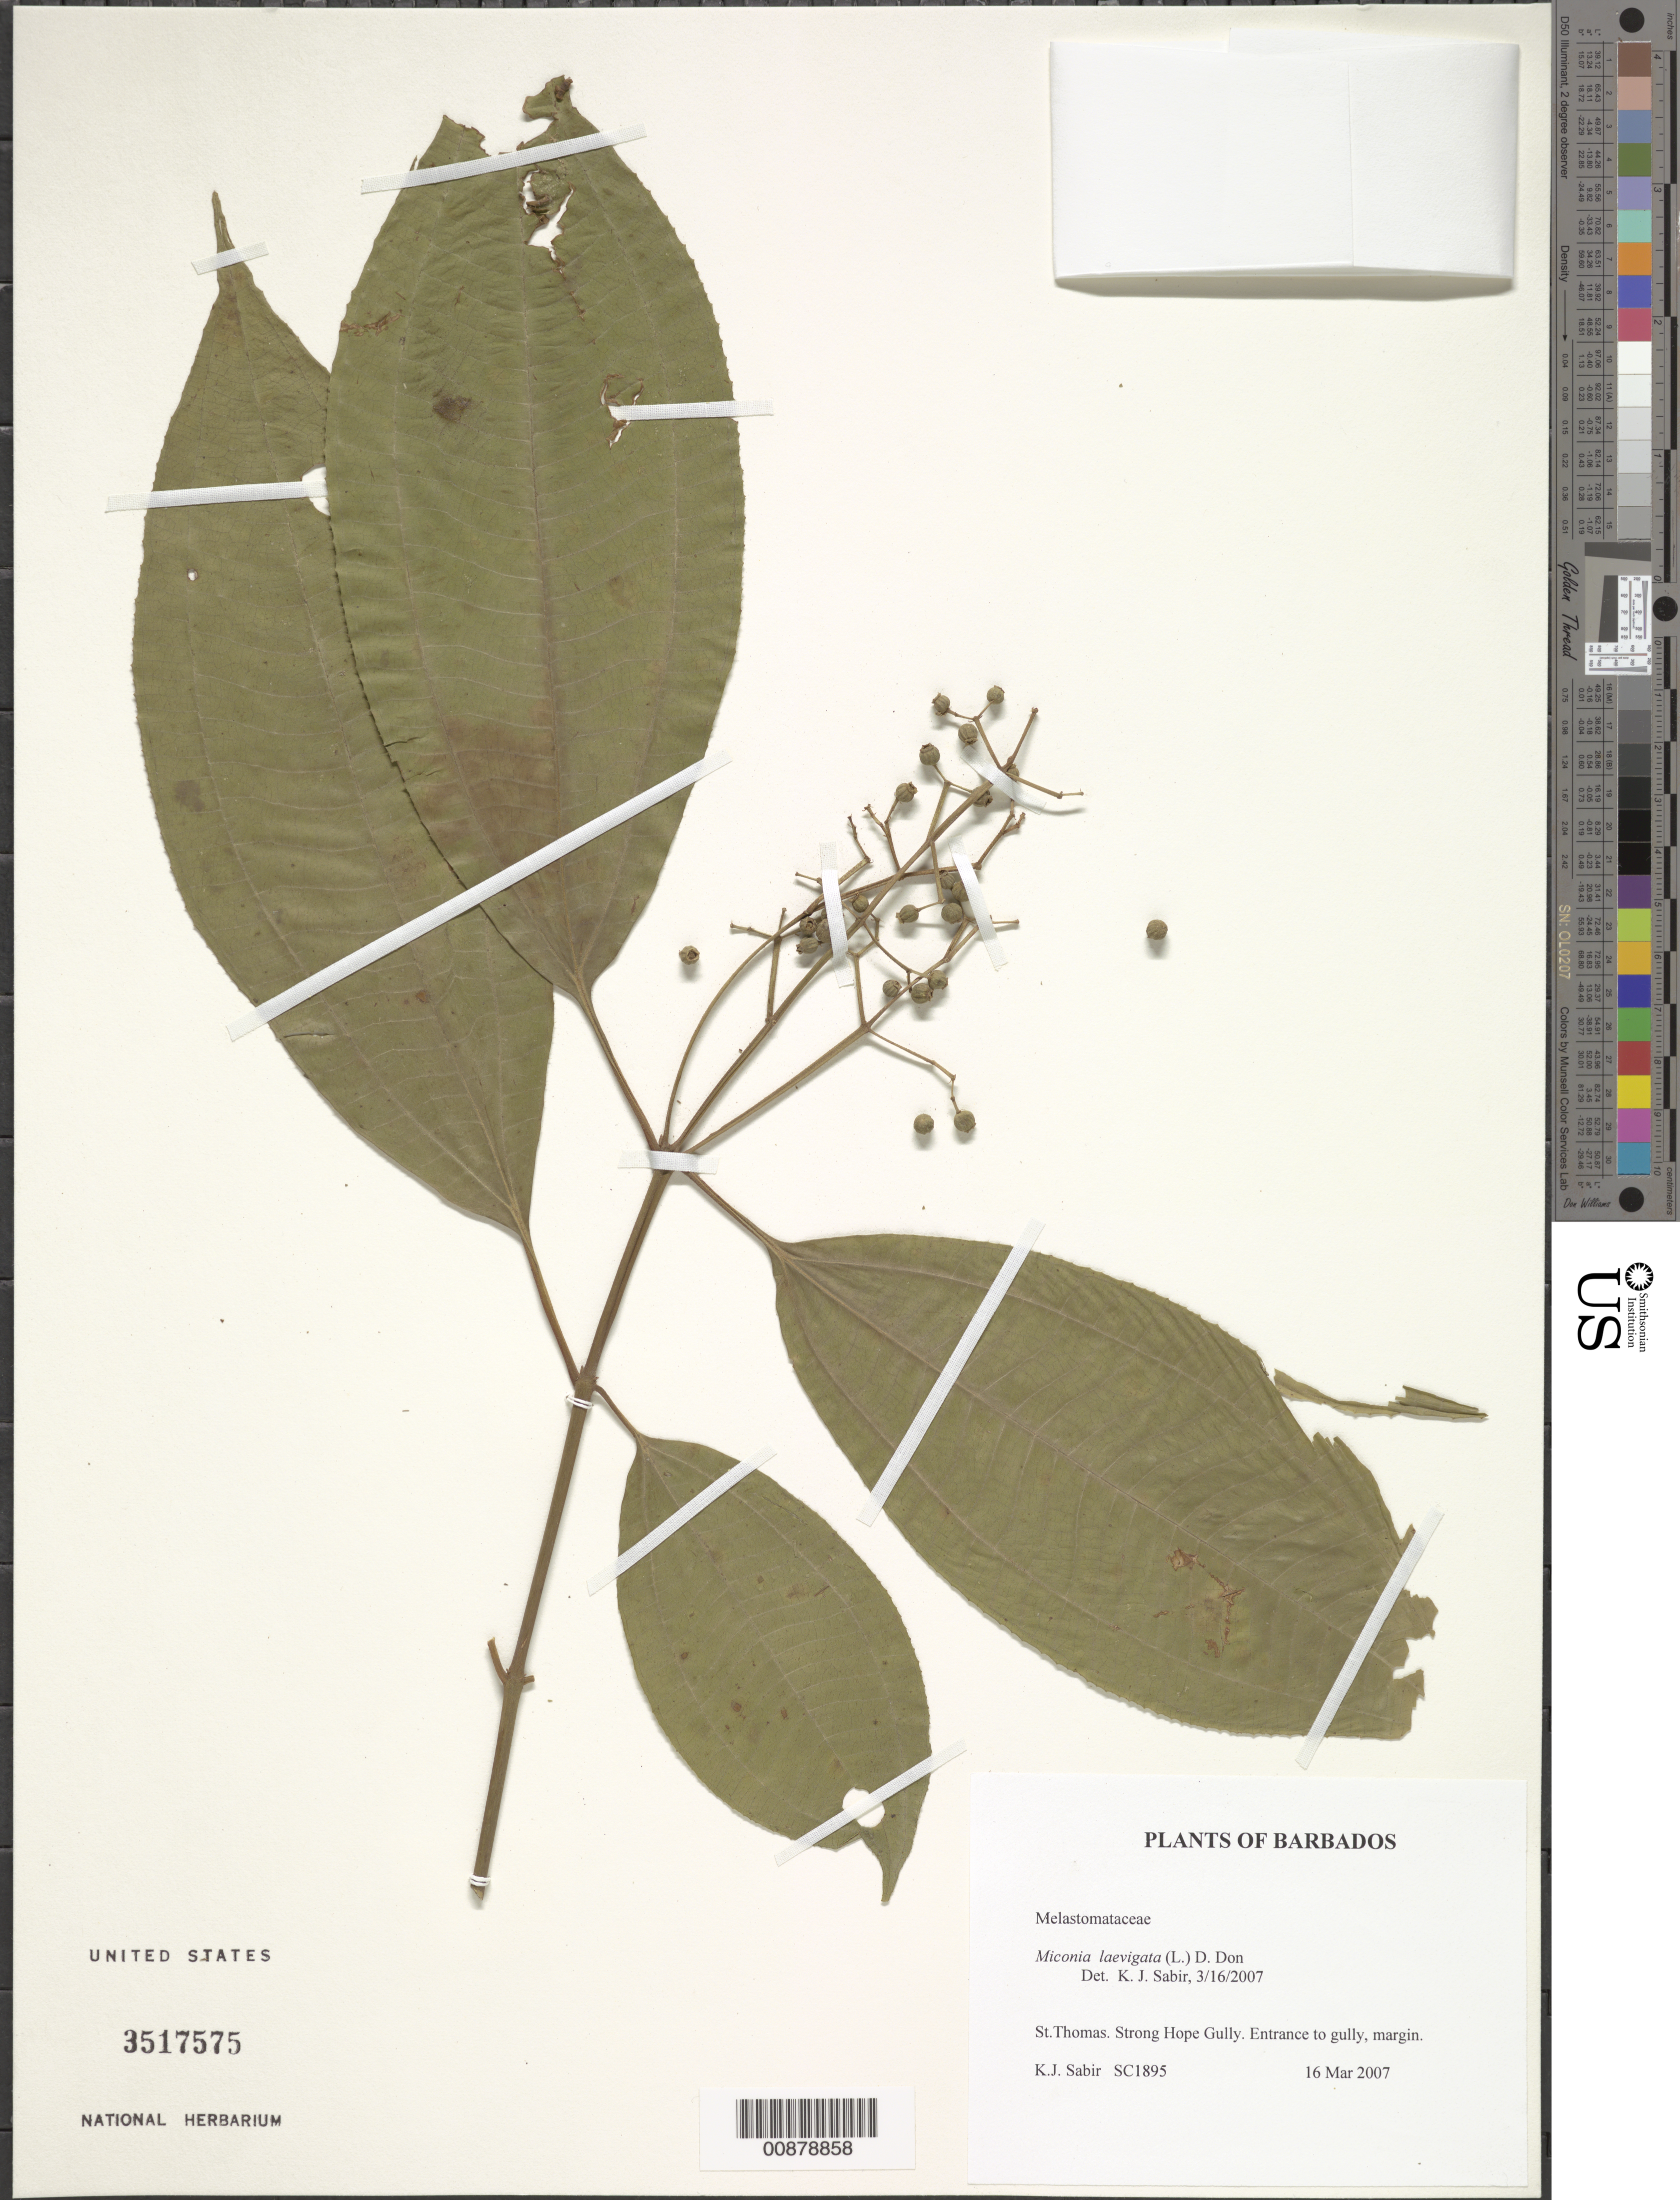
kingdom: Plantae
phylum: Tracheophyta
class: Magnoliopsida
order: Myrtales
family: Melastomataceae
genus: Miconia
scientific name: Miconia laevigata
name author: (L.) D. Don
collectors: K. Sabir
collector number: SC 1895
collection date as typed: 16 Mar 2007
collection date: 2007-03-16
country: Barbados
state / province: Saint Thomas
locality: Strong Hope Gully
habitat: Entrance to gully, margin.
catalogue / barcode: US 3517575